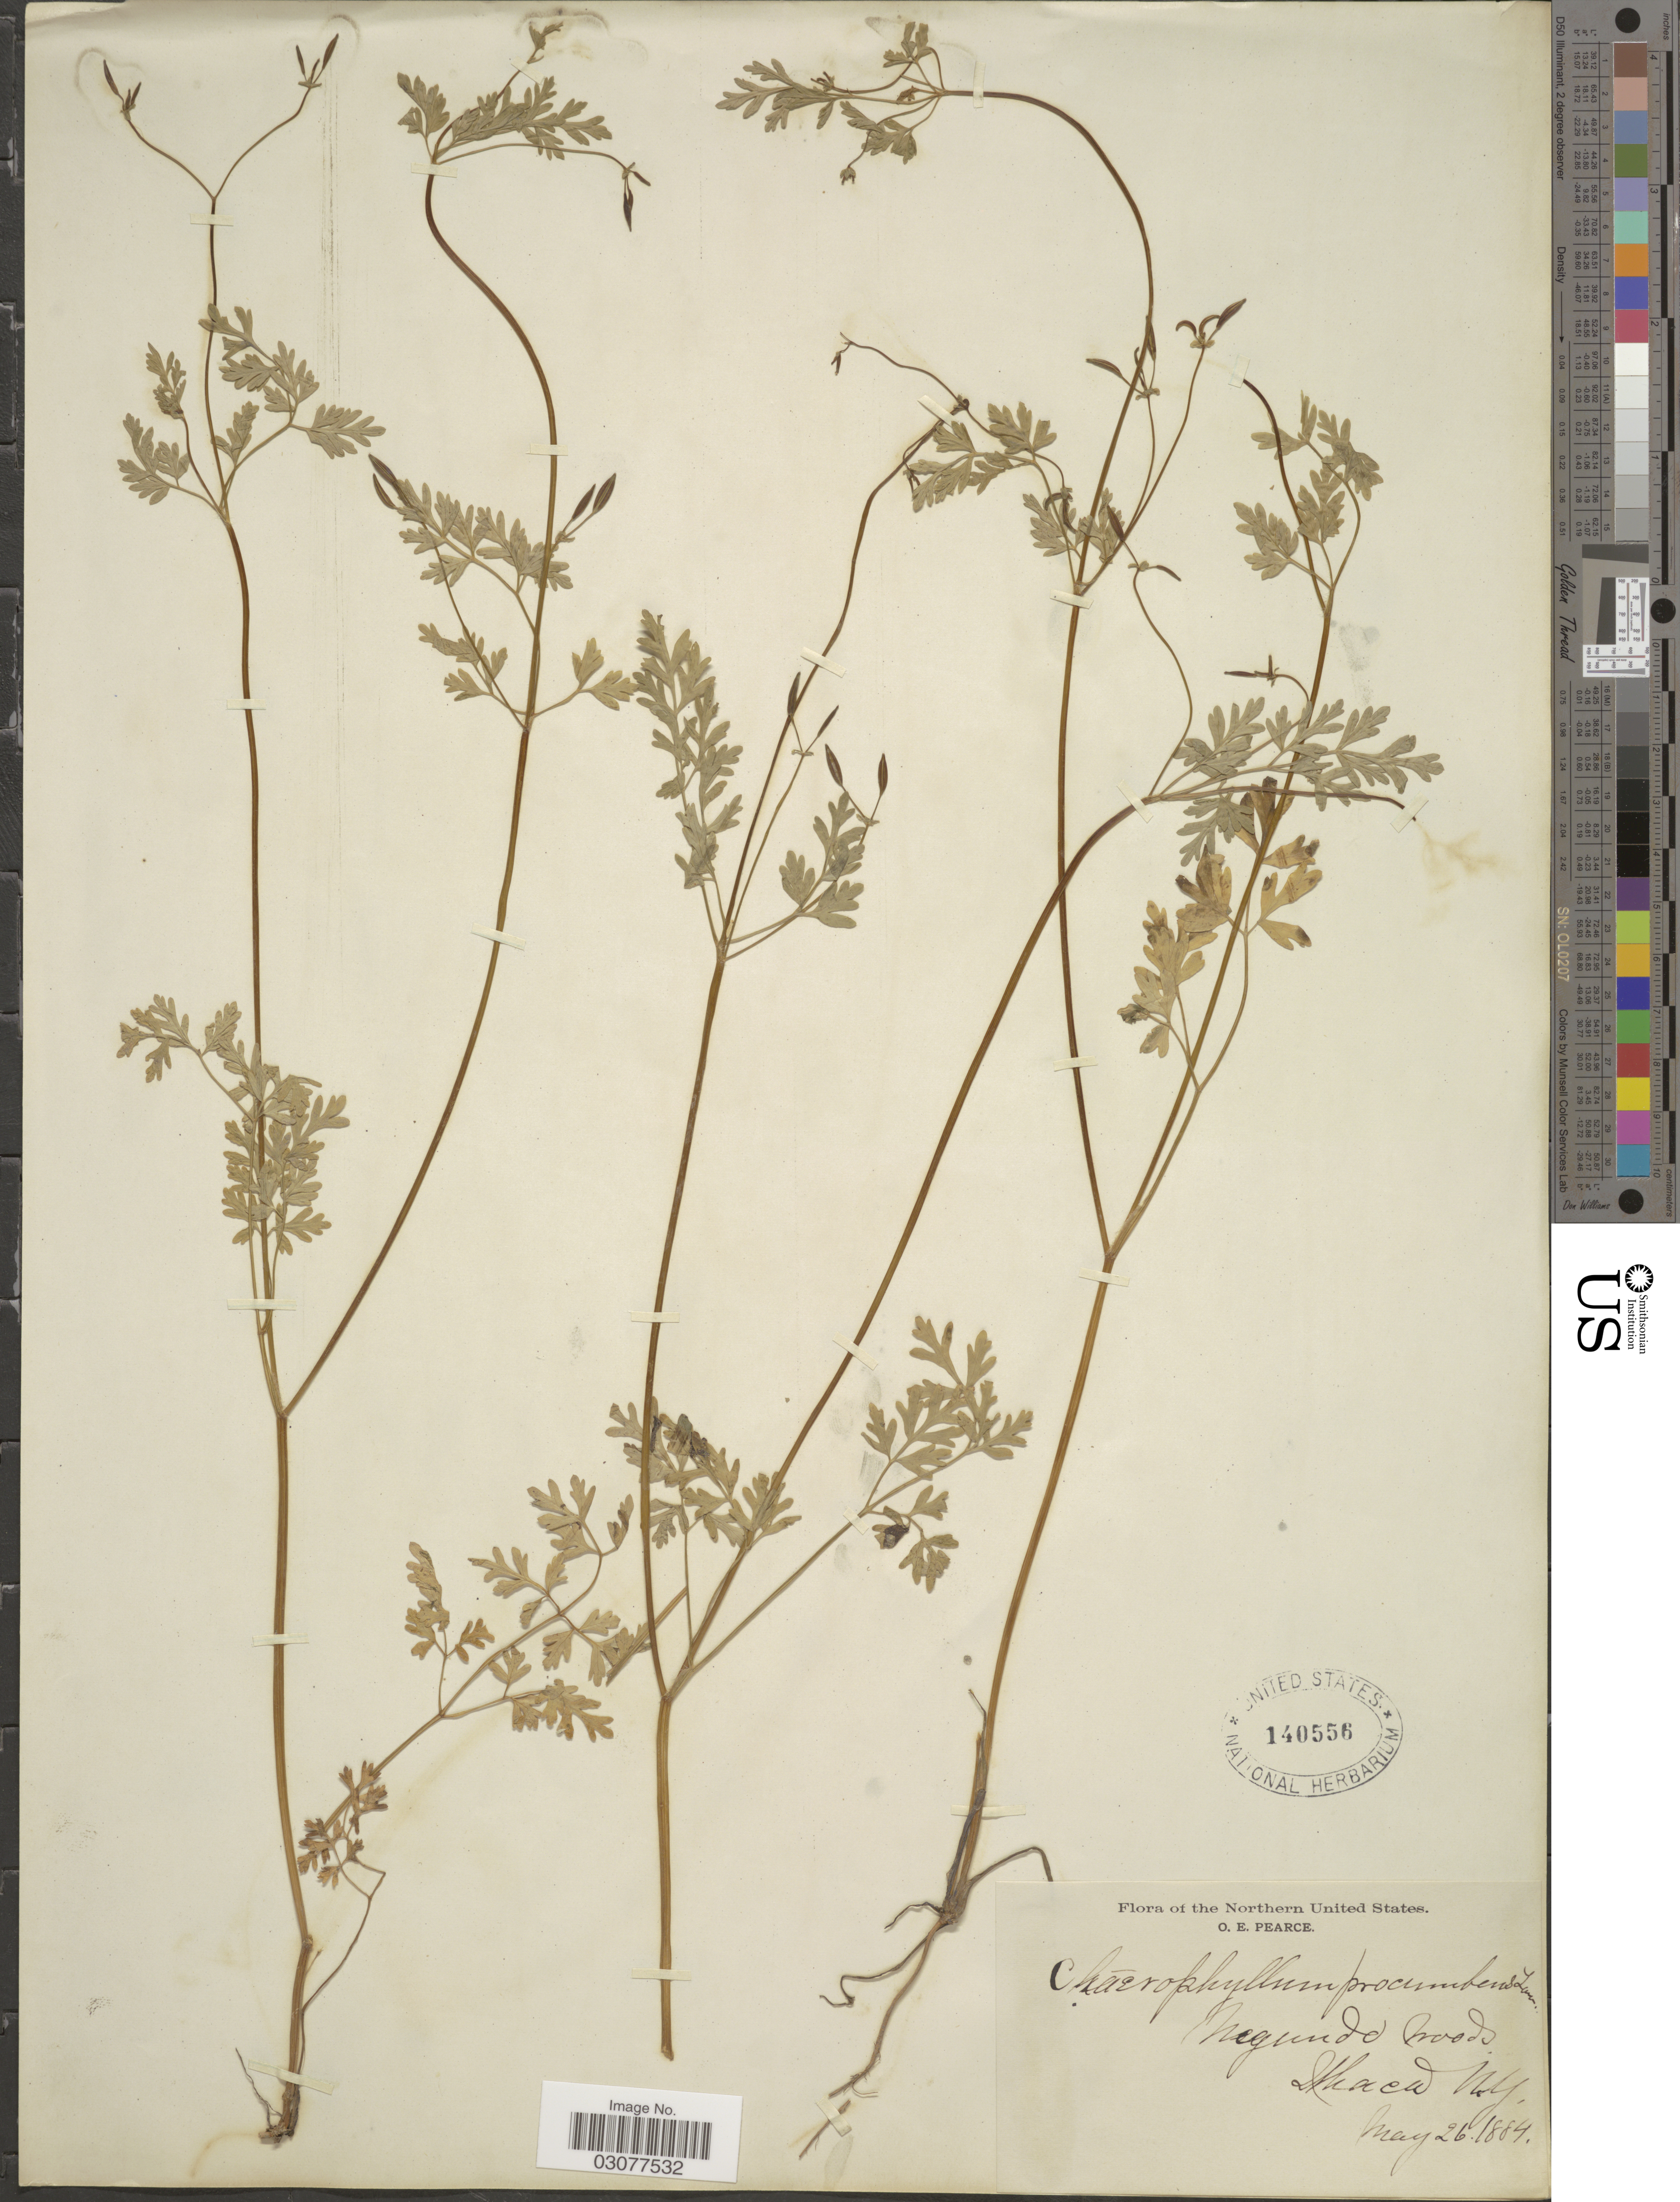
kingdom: Plantae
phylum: Tracheophyta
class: Magnoliopsida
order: Apiales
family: Apiaceae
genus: Chaerophyllum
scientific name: Chaerophyllum procumbens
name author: (L.) Crantz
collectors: O. E. Pearce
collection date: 1884-05-26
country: United States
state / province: New York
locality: Northern United States, Negundo Woods, Ithaca.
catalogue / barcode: US 140556